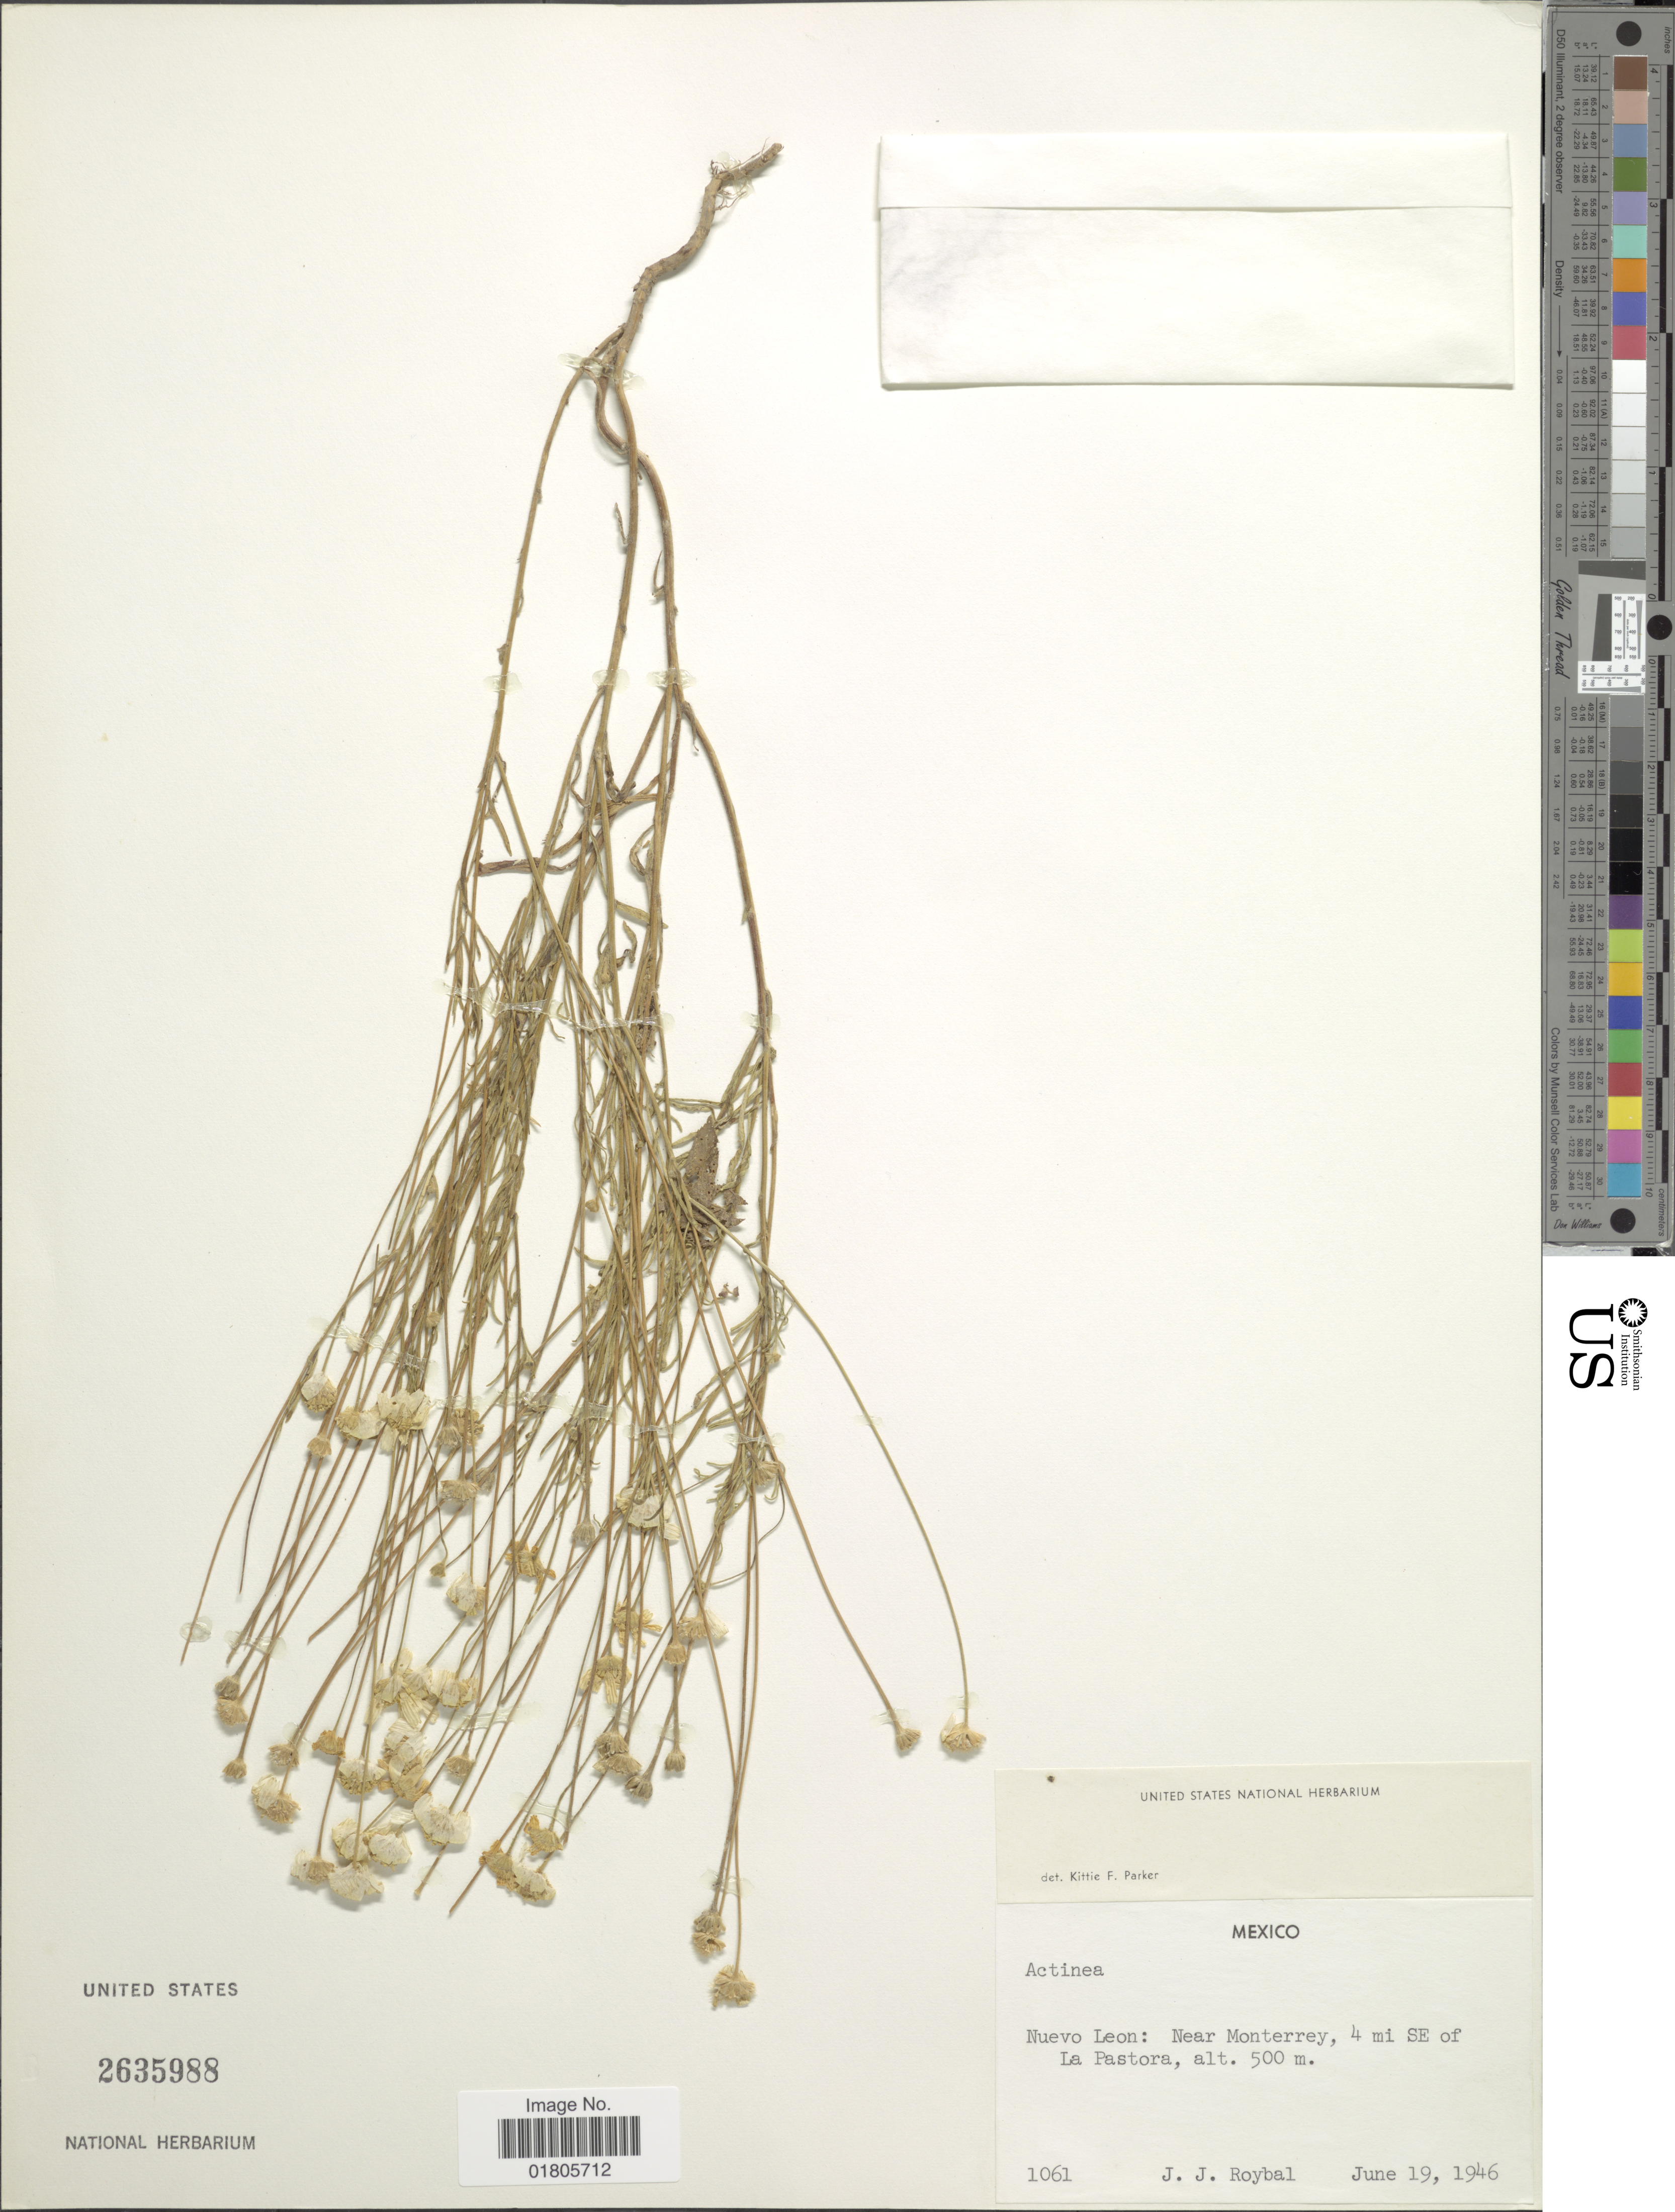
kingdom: Plantae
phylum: Tracheophyta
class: Magnoliopsida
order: Asterales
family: Asteraceae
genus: Actinea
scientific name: Actinea linearifolia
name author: (Hook.) Kuntze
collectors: J. J. Roybal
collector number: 1061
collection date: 1946-06-19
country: Mexico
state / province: Nuevo León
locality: Near Monterrey, 4 mi SE of La Pastora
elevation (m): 500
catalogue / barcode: US 2635988